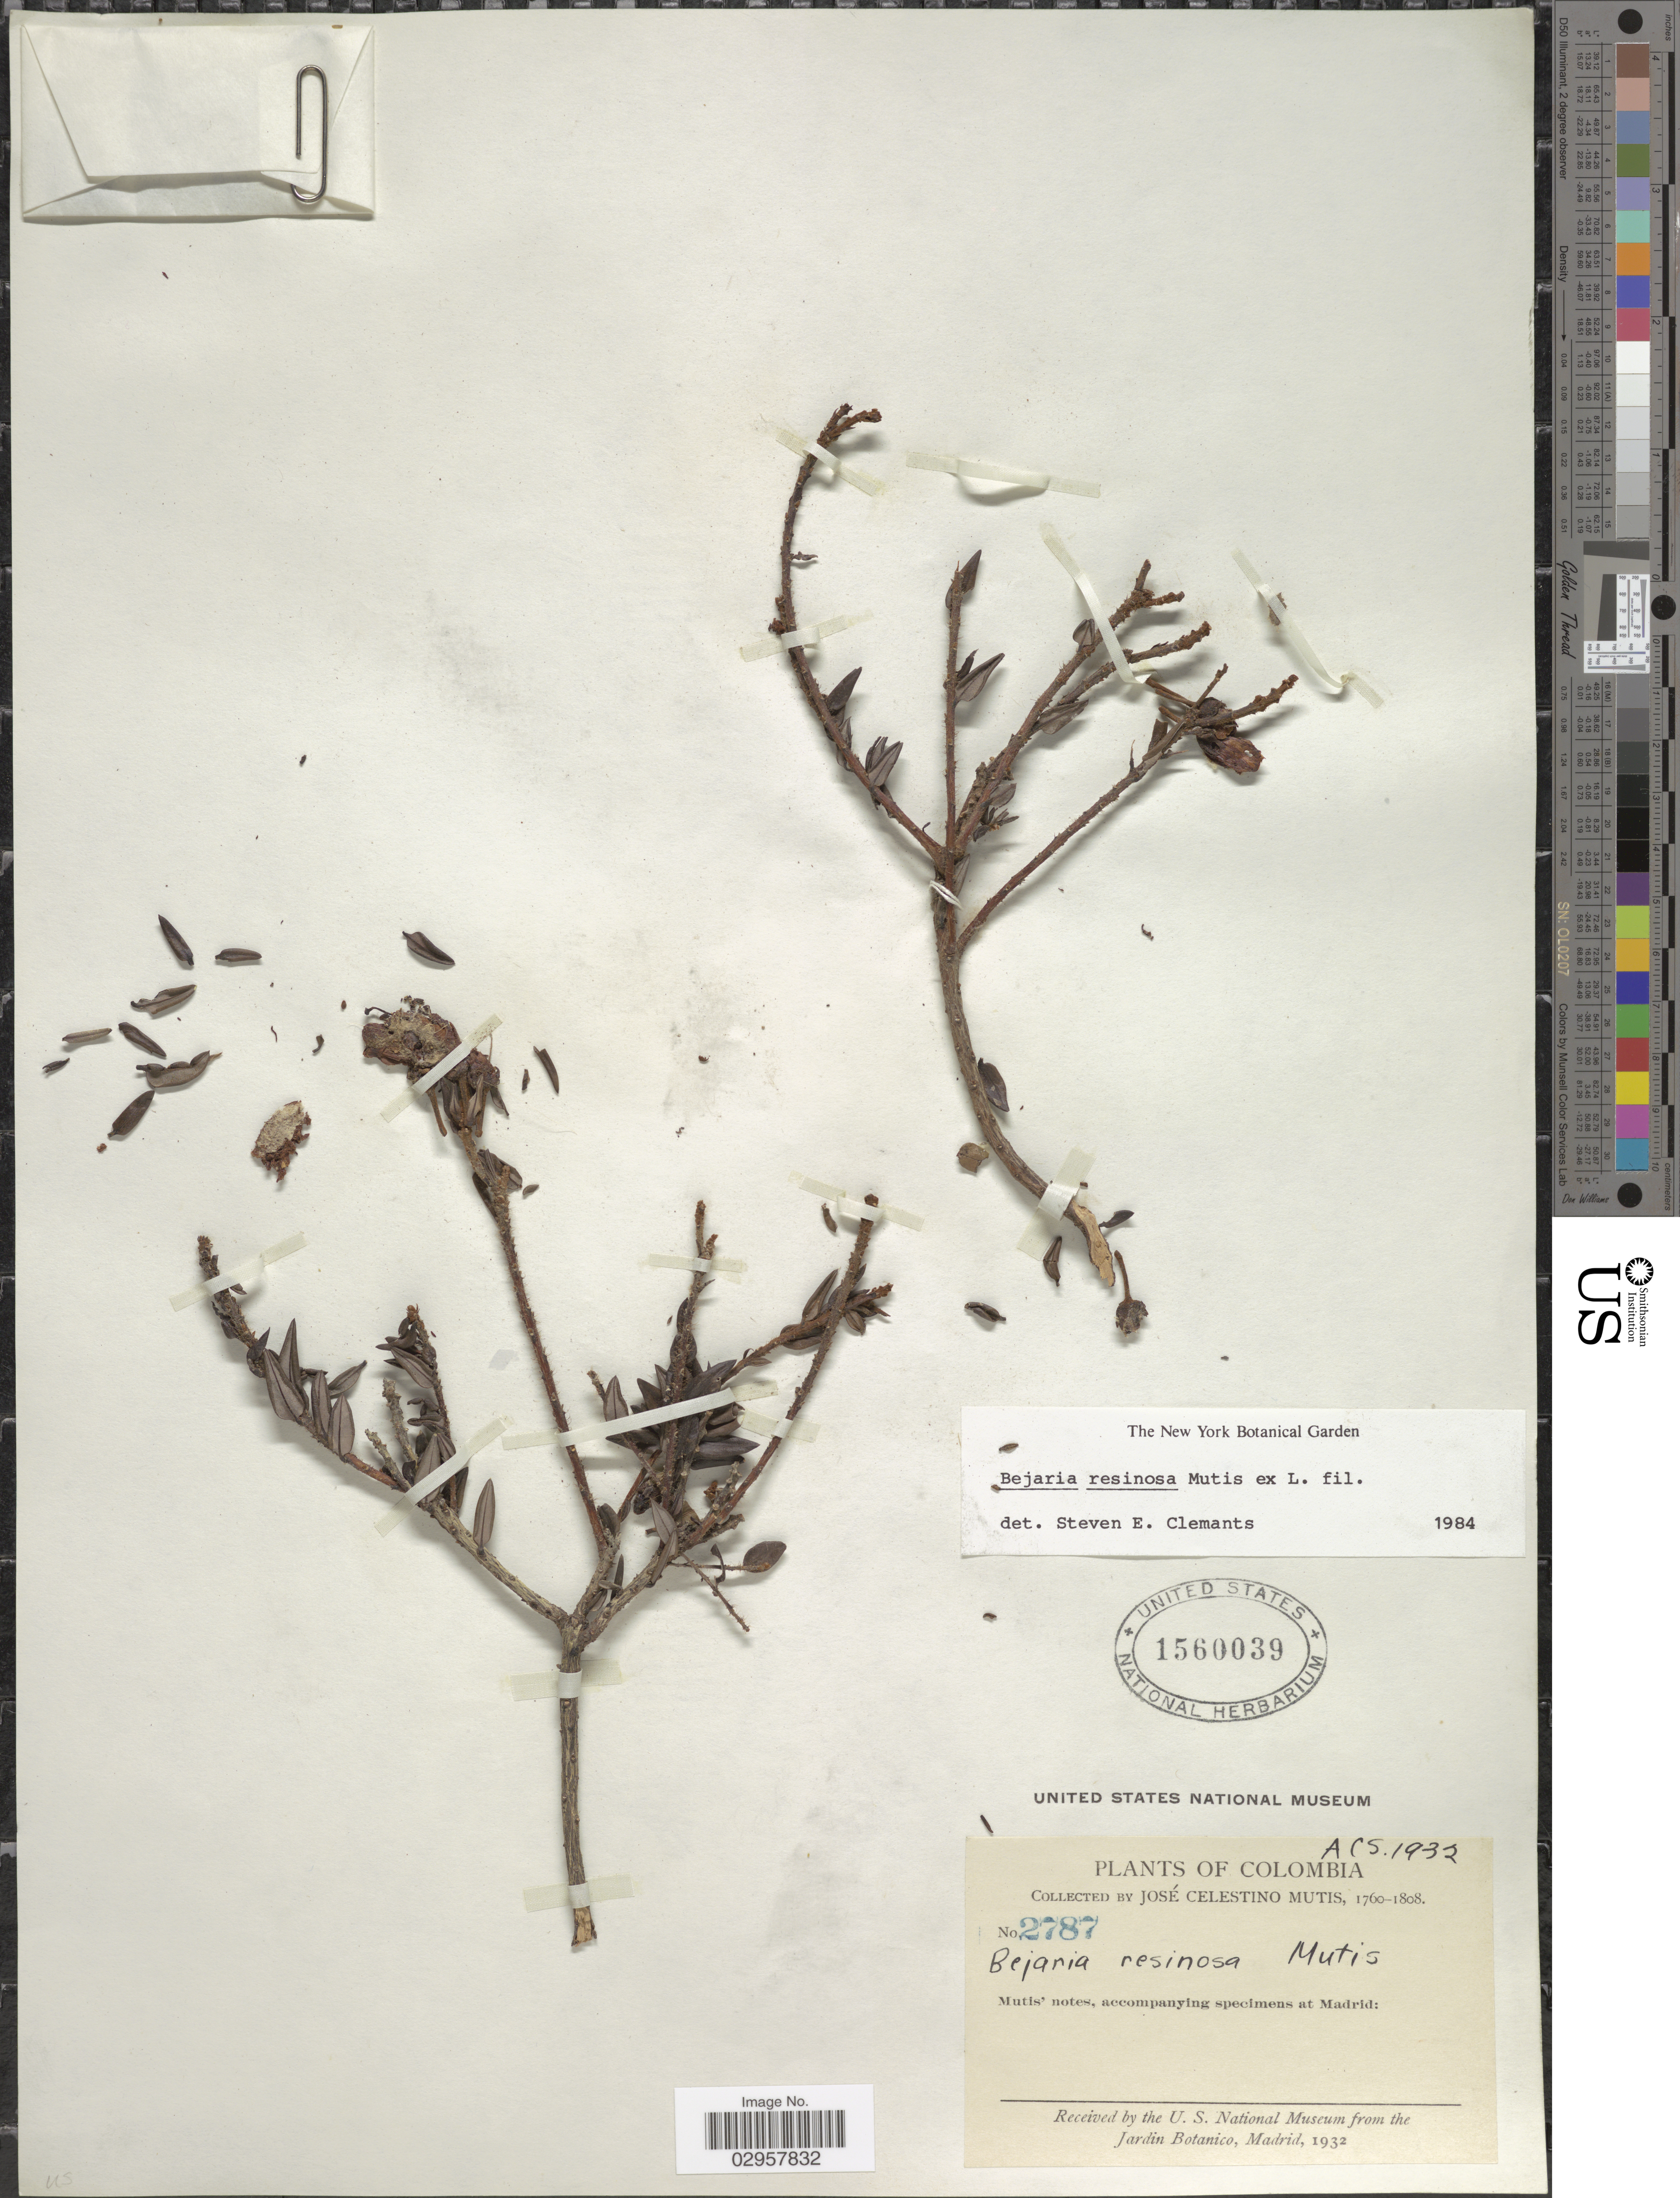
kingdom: Plantae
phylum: Tracheophyta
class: Magnoliopsida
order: Ericales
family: Ericaceae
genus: Befaria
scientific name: Befaria resinosa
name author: Mutis ex L. f.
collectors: J. C. B. Mutis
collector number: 2787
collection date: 1760/1808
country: Colombia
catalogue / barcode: US 1560039